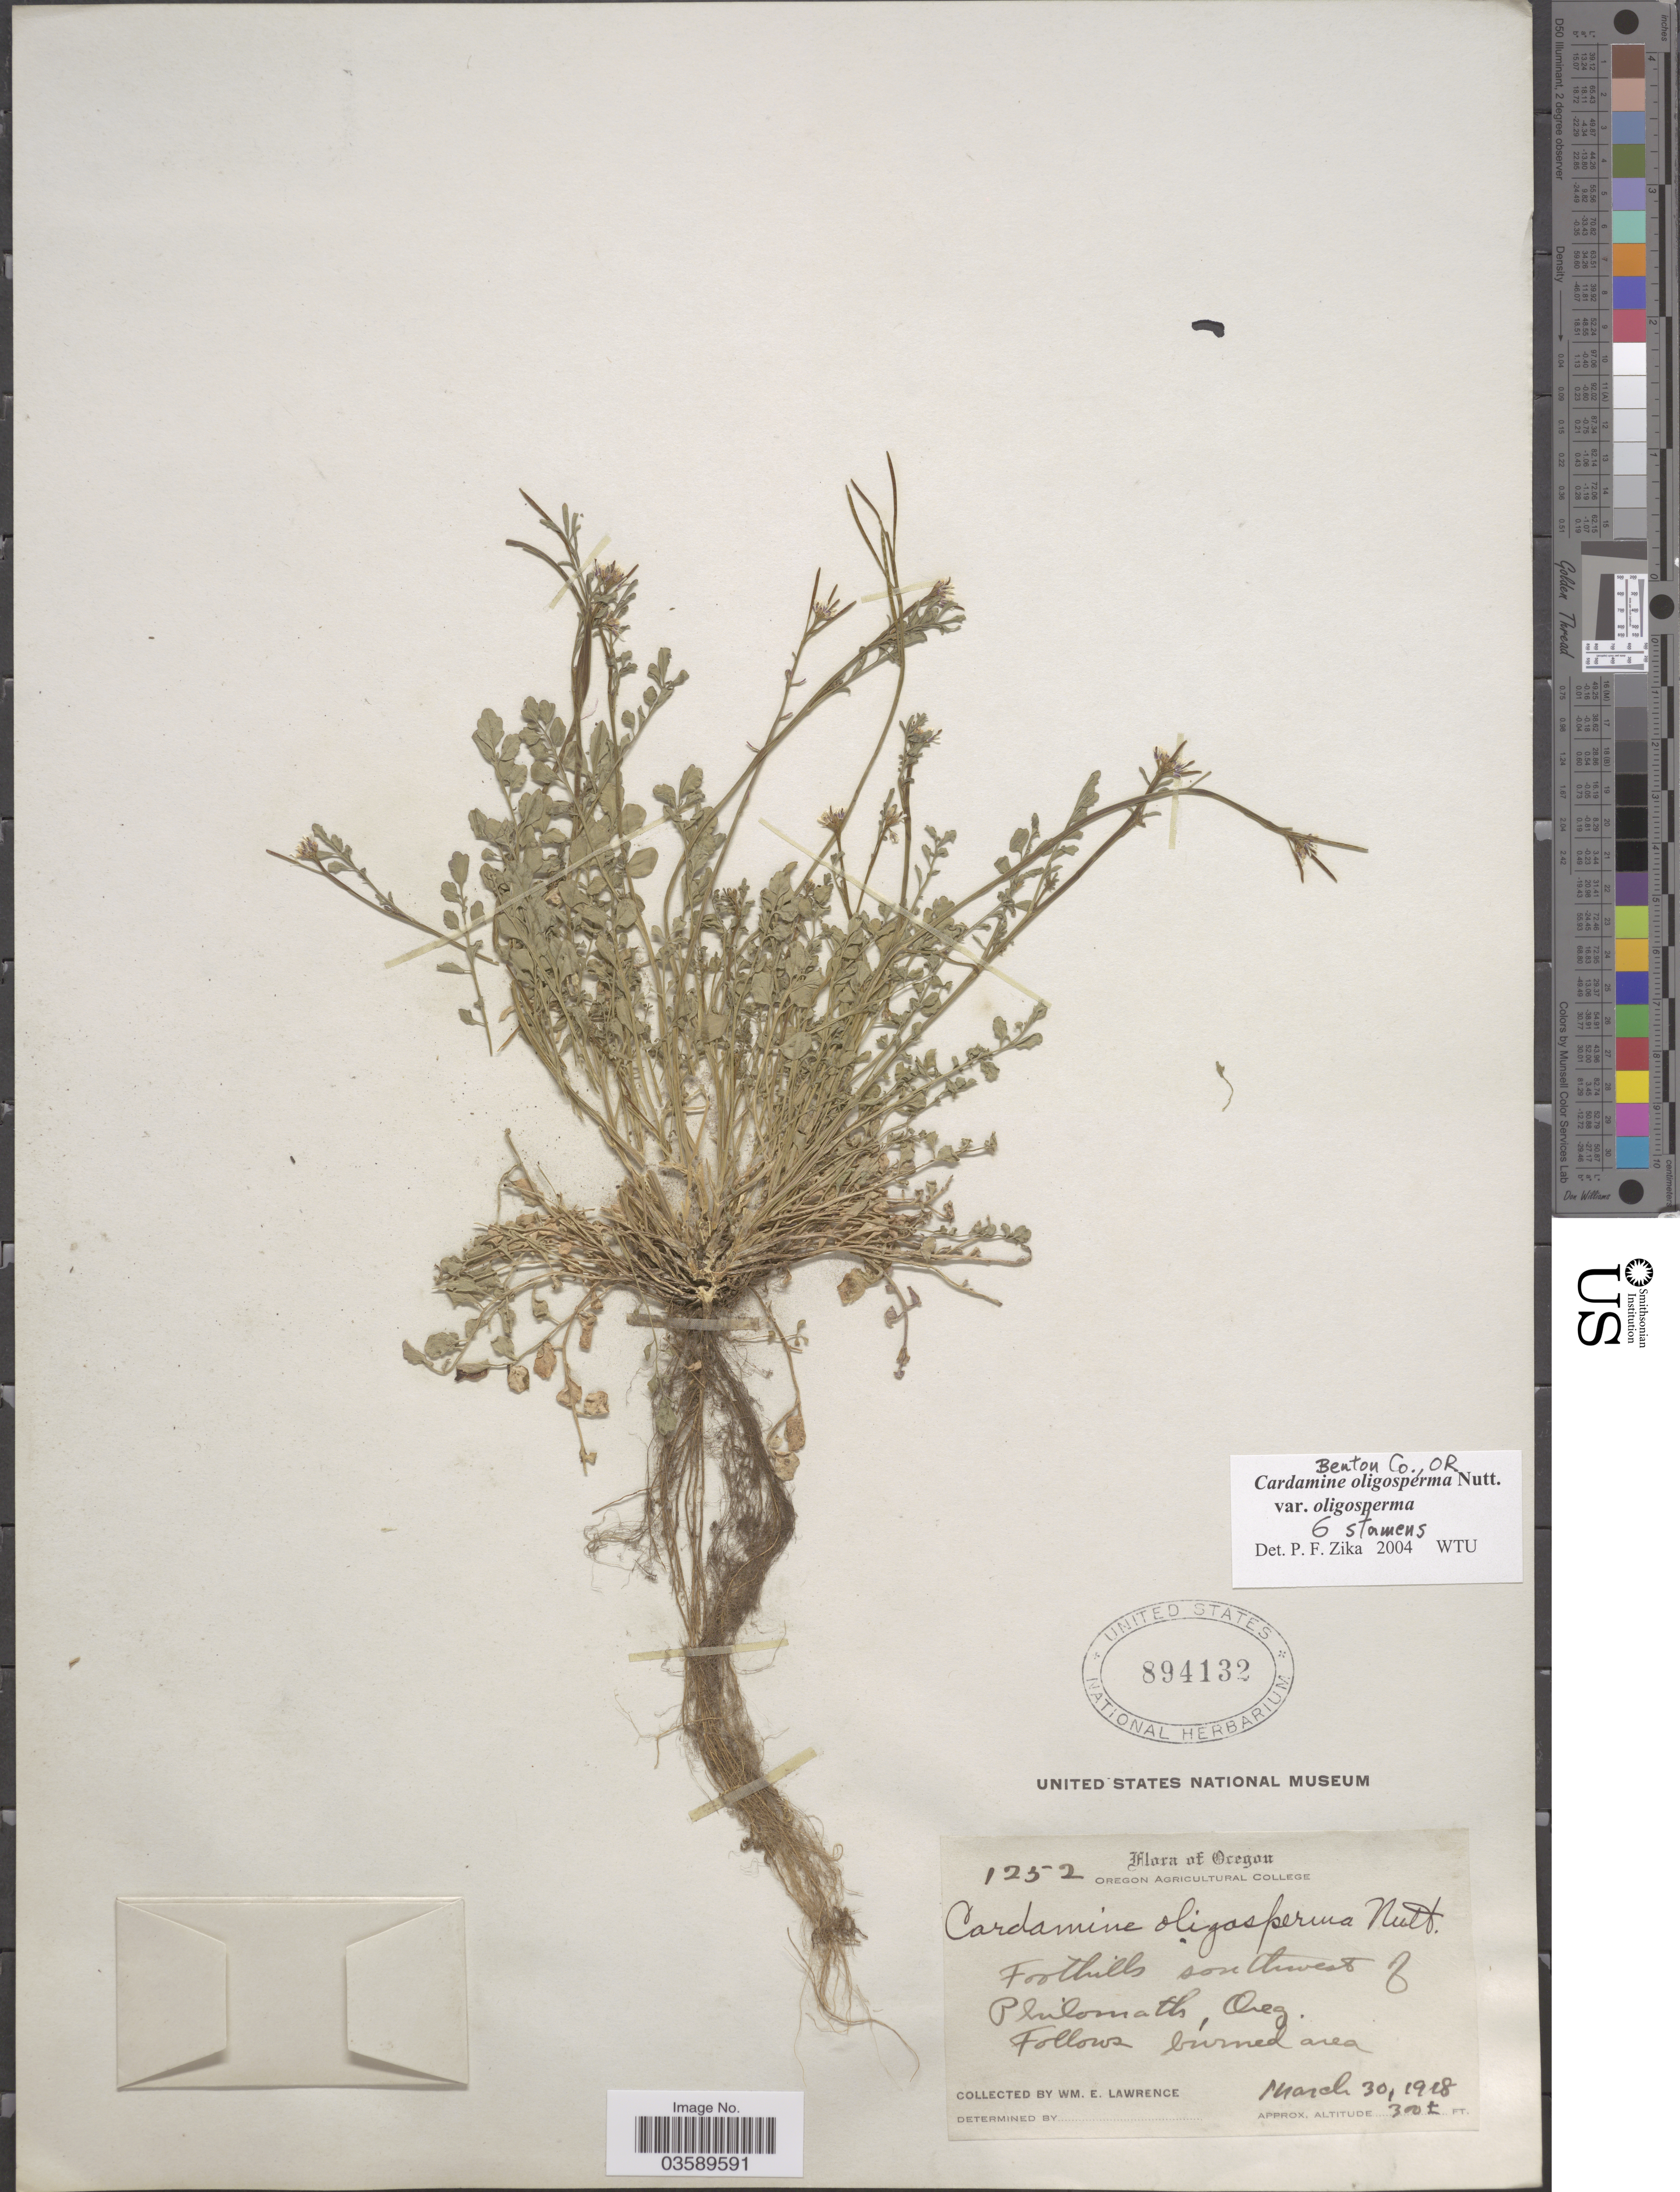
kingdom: Plantae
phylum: Tracheophyta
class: Magnoliopsida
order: Brassicales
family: Brassicaceae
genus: Cardamine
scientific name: Cardamine oligosperma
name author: Nutt.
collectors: W. Lawrence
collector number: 1252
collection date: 1928-03-30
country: United States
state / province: Oregon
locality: Foothills southwest of Philomath.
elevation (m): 91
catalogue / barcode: US 894132